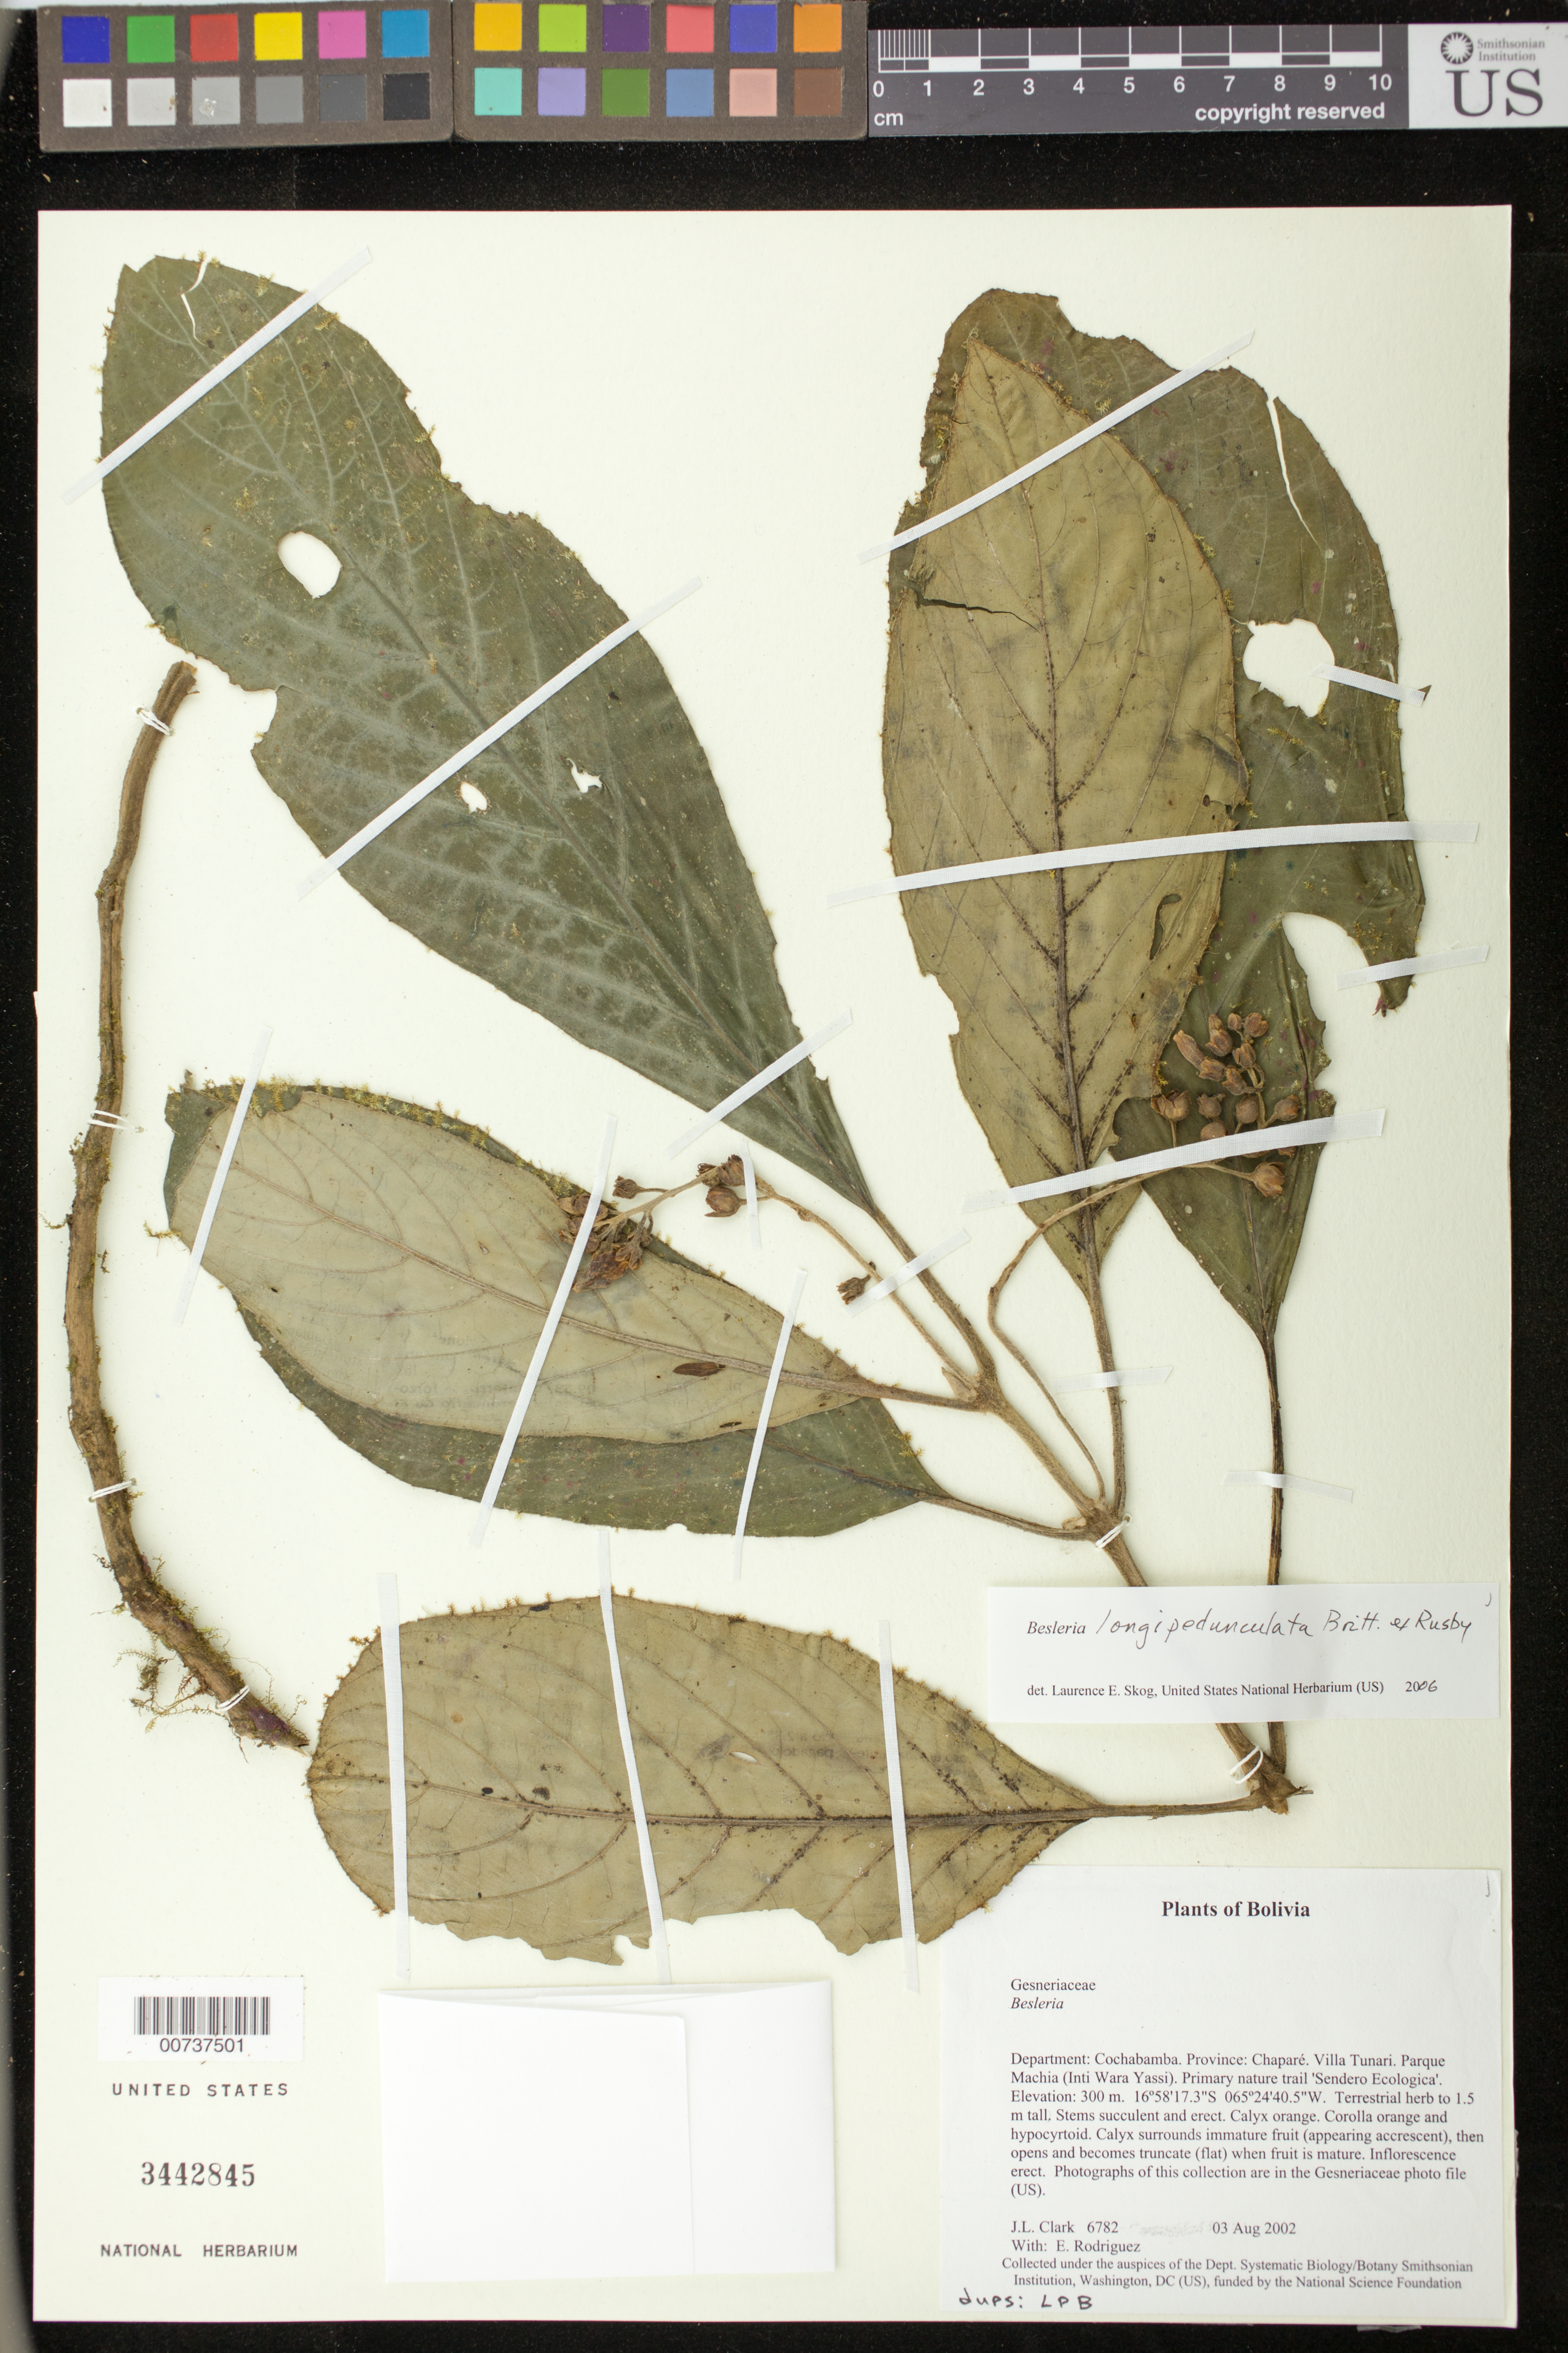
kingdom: Plantae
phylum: Tracheophyta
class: Magnoliopsida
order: Lamiales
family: Gesneriaceae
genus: Besleria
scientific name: Besleria longipedunculata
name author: Britton ex Rusby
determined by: Skog, Laurence E.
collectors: J. L. Clark & E. Rodriguez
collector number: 6782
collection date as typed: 03 Aug 2002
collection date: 2002-08-03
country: Bolivia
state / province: Cochabamba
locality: Chaparé, Villa Tunari. Parque Machia (Inti Wara Yassi). Primary nature trail 'Sendero Ecologica'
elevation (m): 300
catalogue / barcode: US 3442845